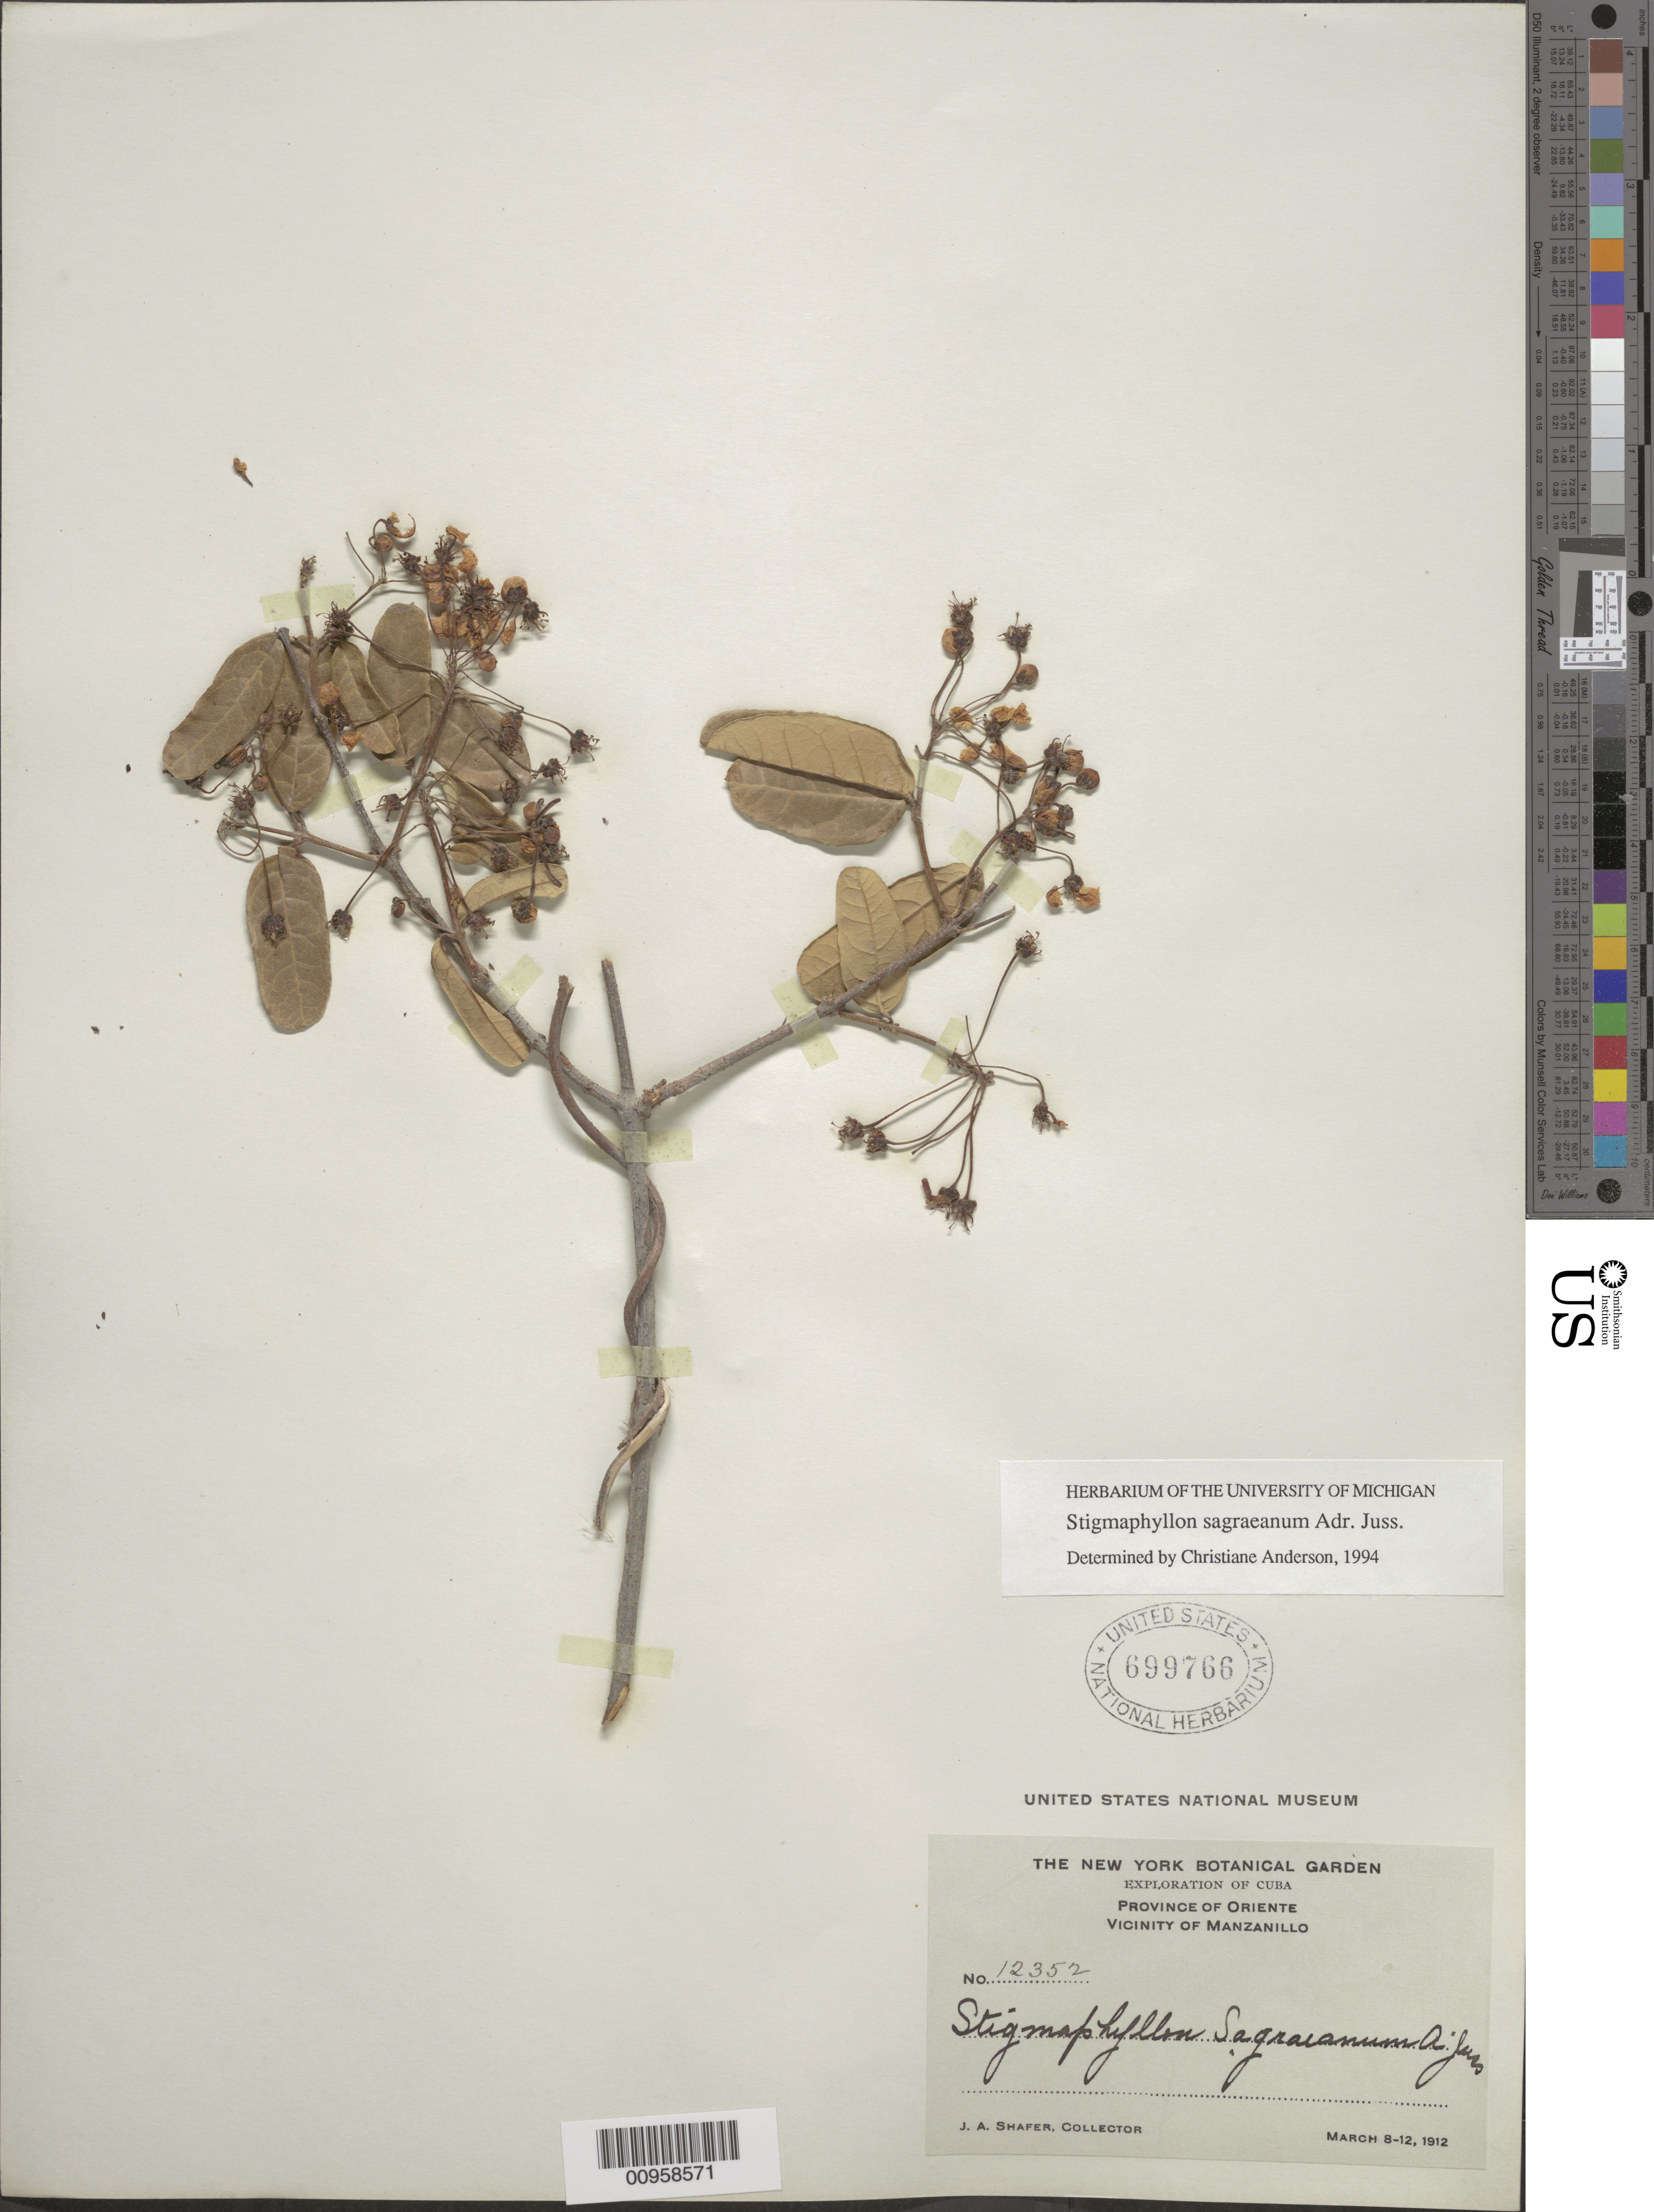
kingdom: Plantae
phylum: Tracheophyta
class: Magnoliopsida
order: Malpighiales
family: Malpighiaceae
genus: Stigmaphyllon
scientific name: Stigmaphyllon sagraeanum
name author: Juss.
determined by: Anderson, C.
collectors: J. A. Shafer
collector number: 12352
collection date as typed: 08 Mar 1912 to 12 Mar 1912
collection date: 1912-03-08/1912-03-12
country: Cuba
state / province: Oriente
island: Cuba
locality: Vicinity of Manzanillo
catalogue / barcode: US 699766